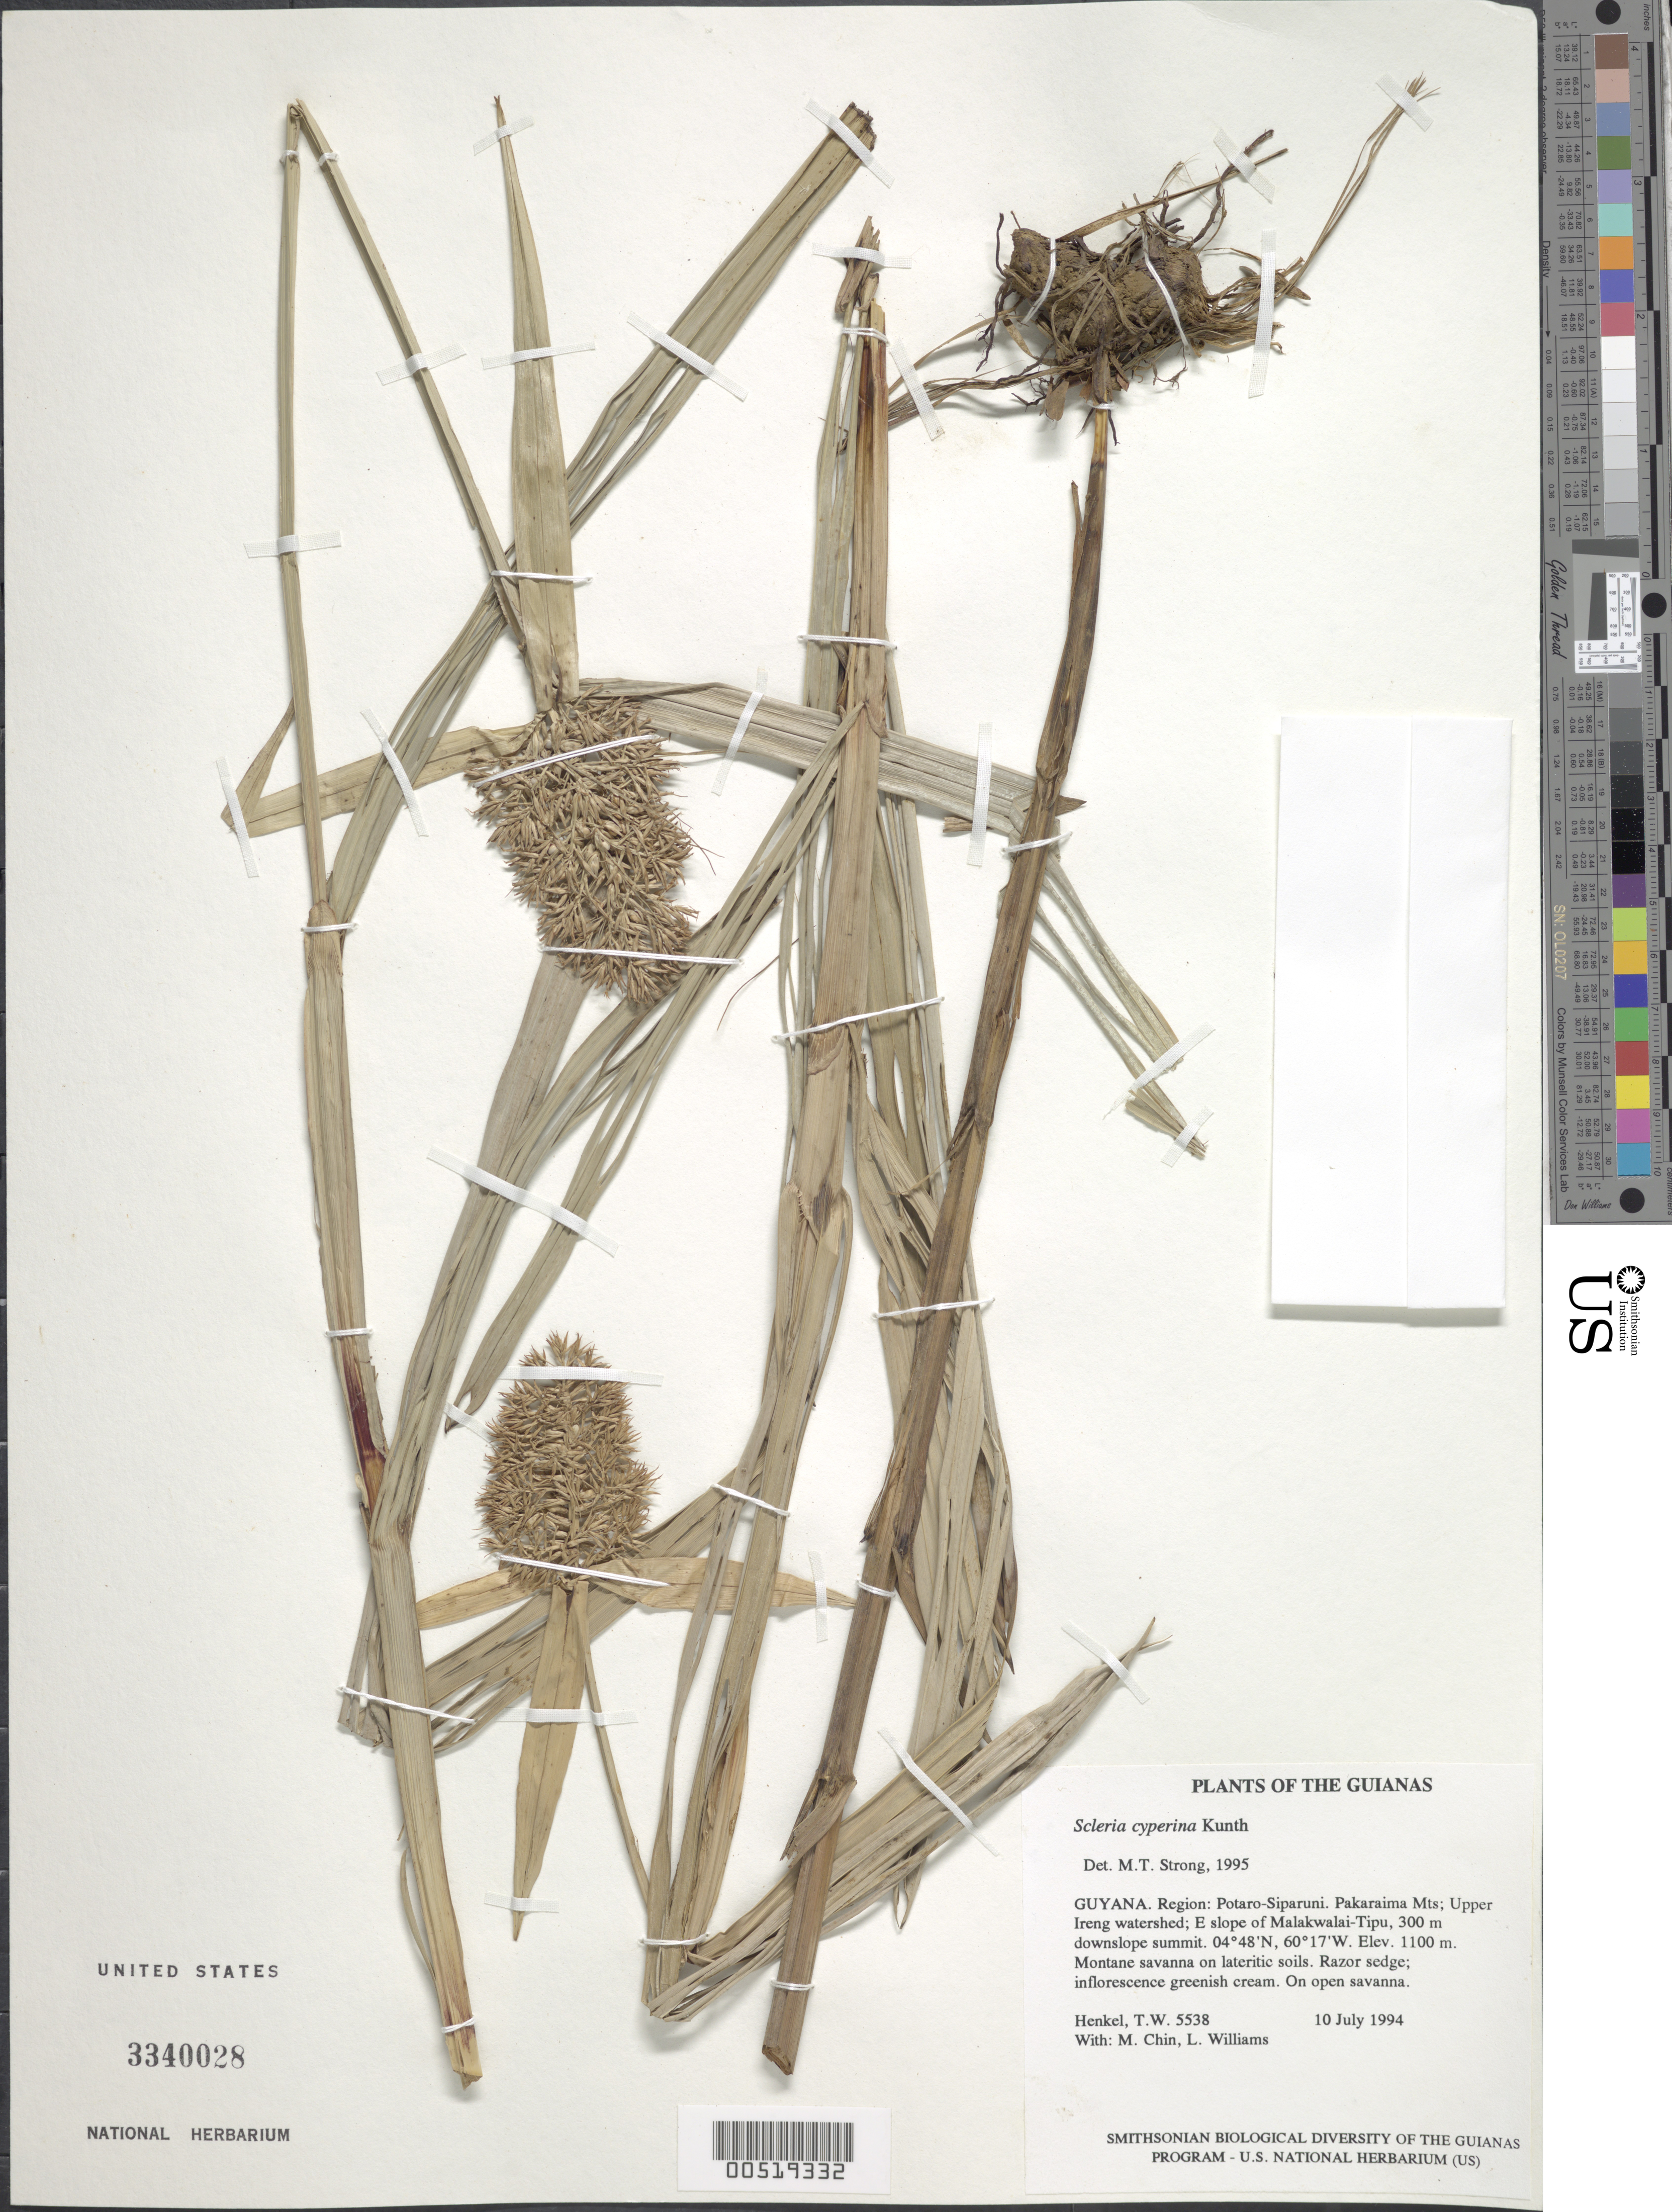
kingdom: Plantae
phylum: Tracheophyta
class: Liliopsida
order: Poales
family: Cyperaceae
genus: Scleria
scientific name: Scleria cyperina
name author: Willd. ex Kunth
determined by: Strong, M. T., (US), Smithsonian Institution - National Museum of Natural History (UNITED STATES)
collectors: T. Henkel, M. Chin & L. Williams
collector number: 5538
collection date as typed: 10 July 1994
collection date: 1994-07-10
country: Guyana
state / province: Potaro-Siparuni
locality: Pakaraima Mts; Upper Ireng watershed; E slope of Malakwalai-Tipu, 300 m downslope summit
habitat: Montane savanna on lateritic soils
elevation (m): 1100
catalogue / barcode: US 3340028